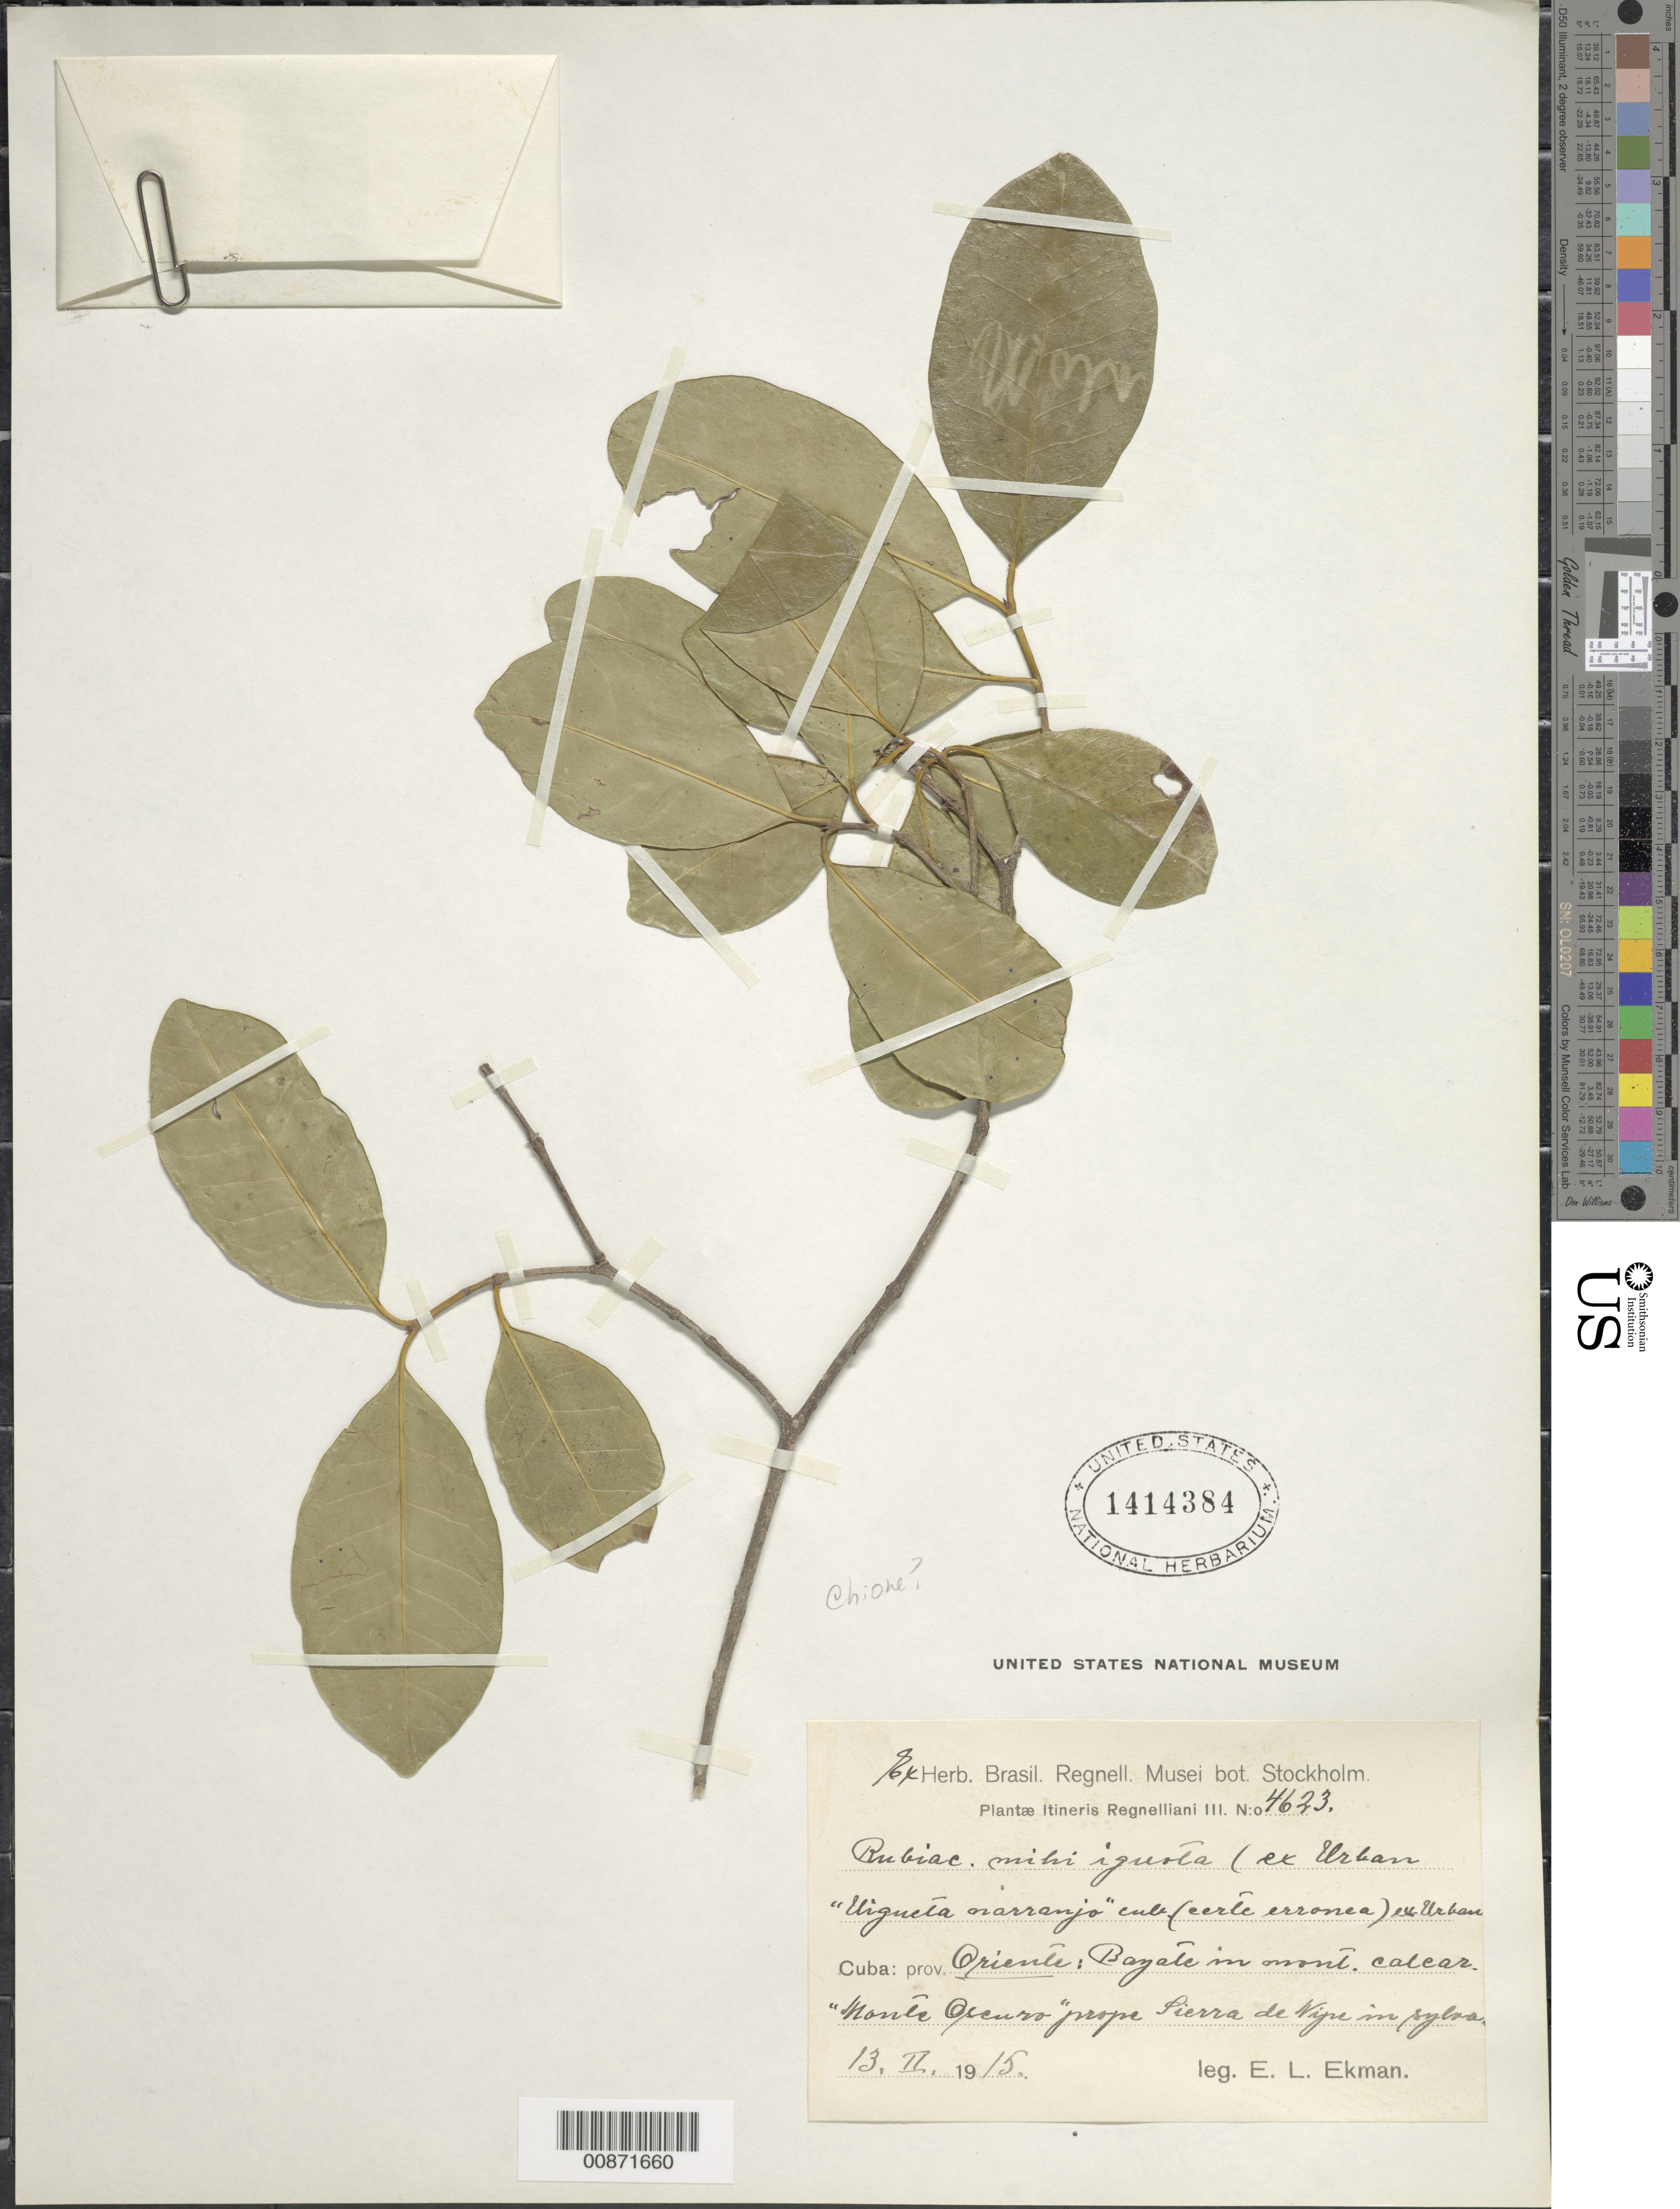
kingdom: Plantae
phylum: Tracheophyta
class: Magnoliopsida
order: Gentianales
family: Rubiaceae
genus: Chione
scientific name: Chione sp.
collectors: E. L. Ekman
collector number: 4623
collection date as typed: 13 Feb 1915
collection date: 1915-02-13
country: Cuba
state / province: Oriente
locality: Bayate. "Monte Oscuro" prope. Sierra de Nipe.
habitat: In sylva. In mont. calcar.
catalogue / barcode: US 1414384